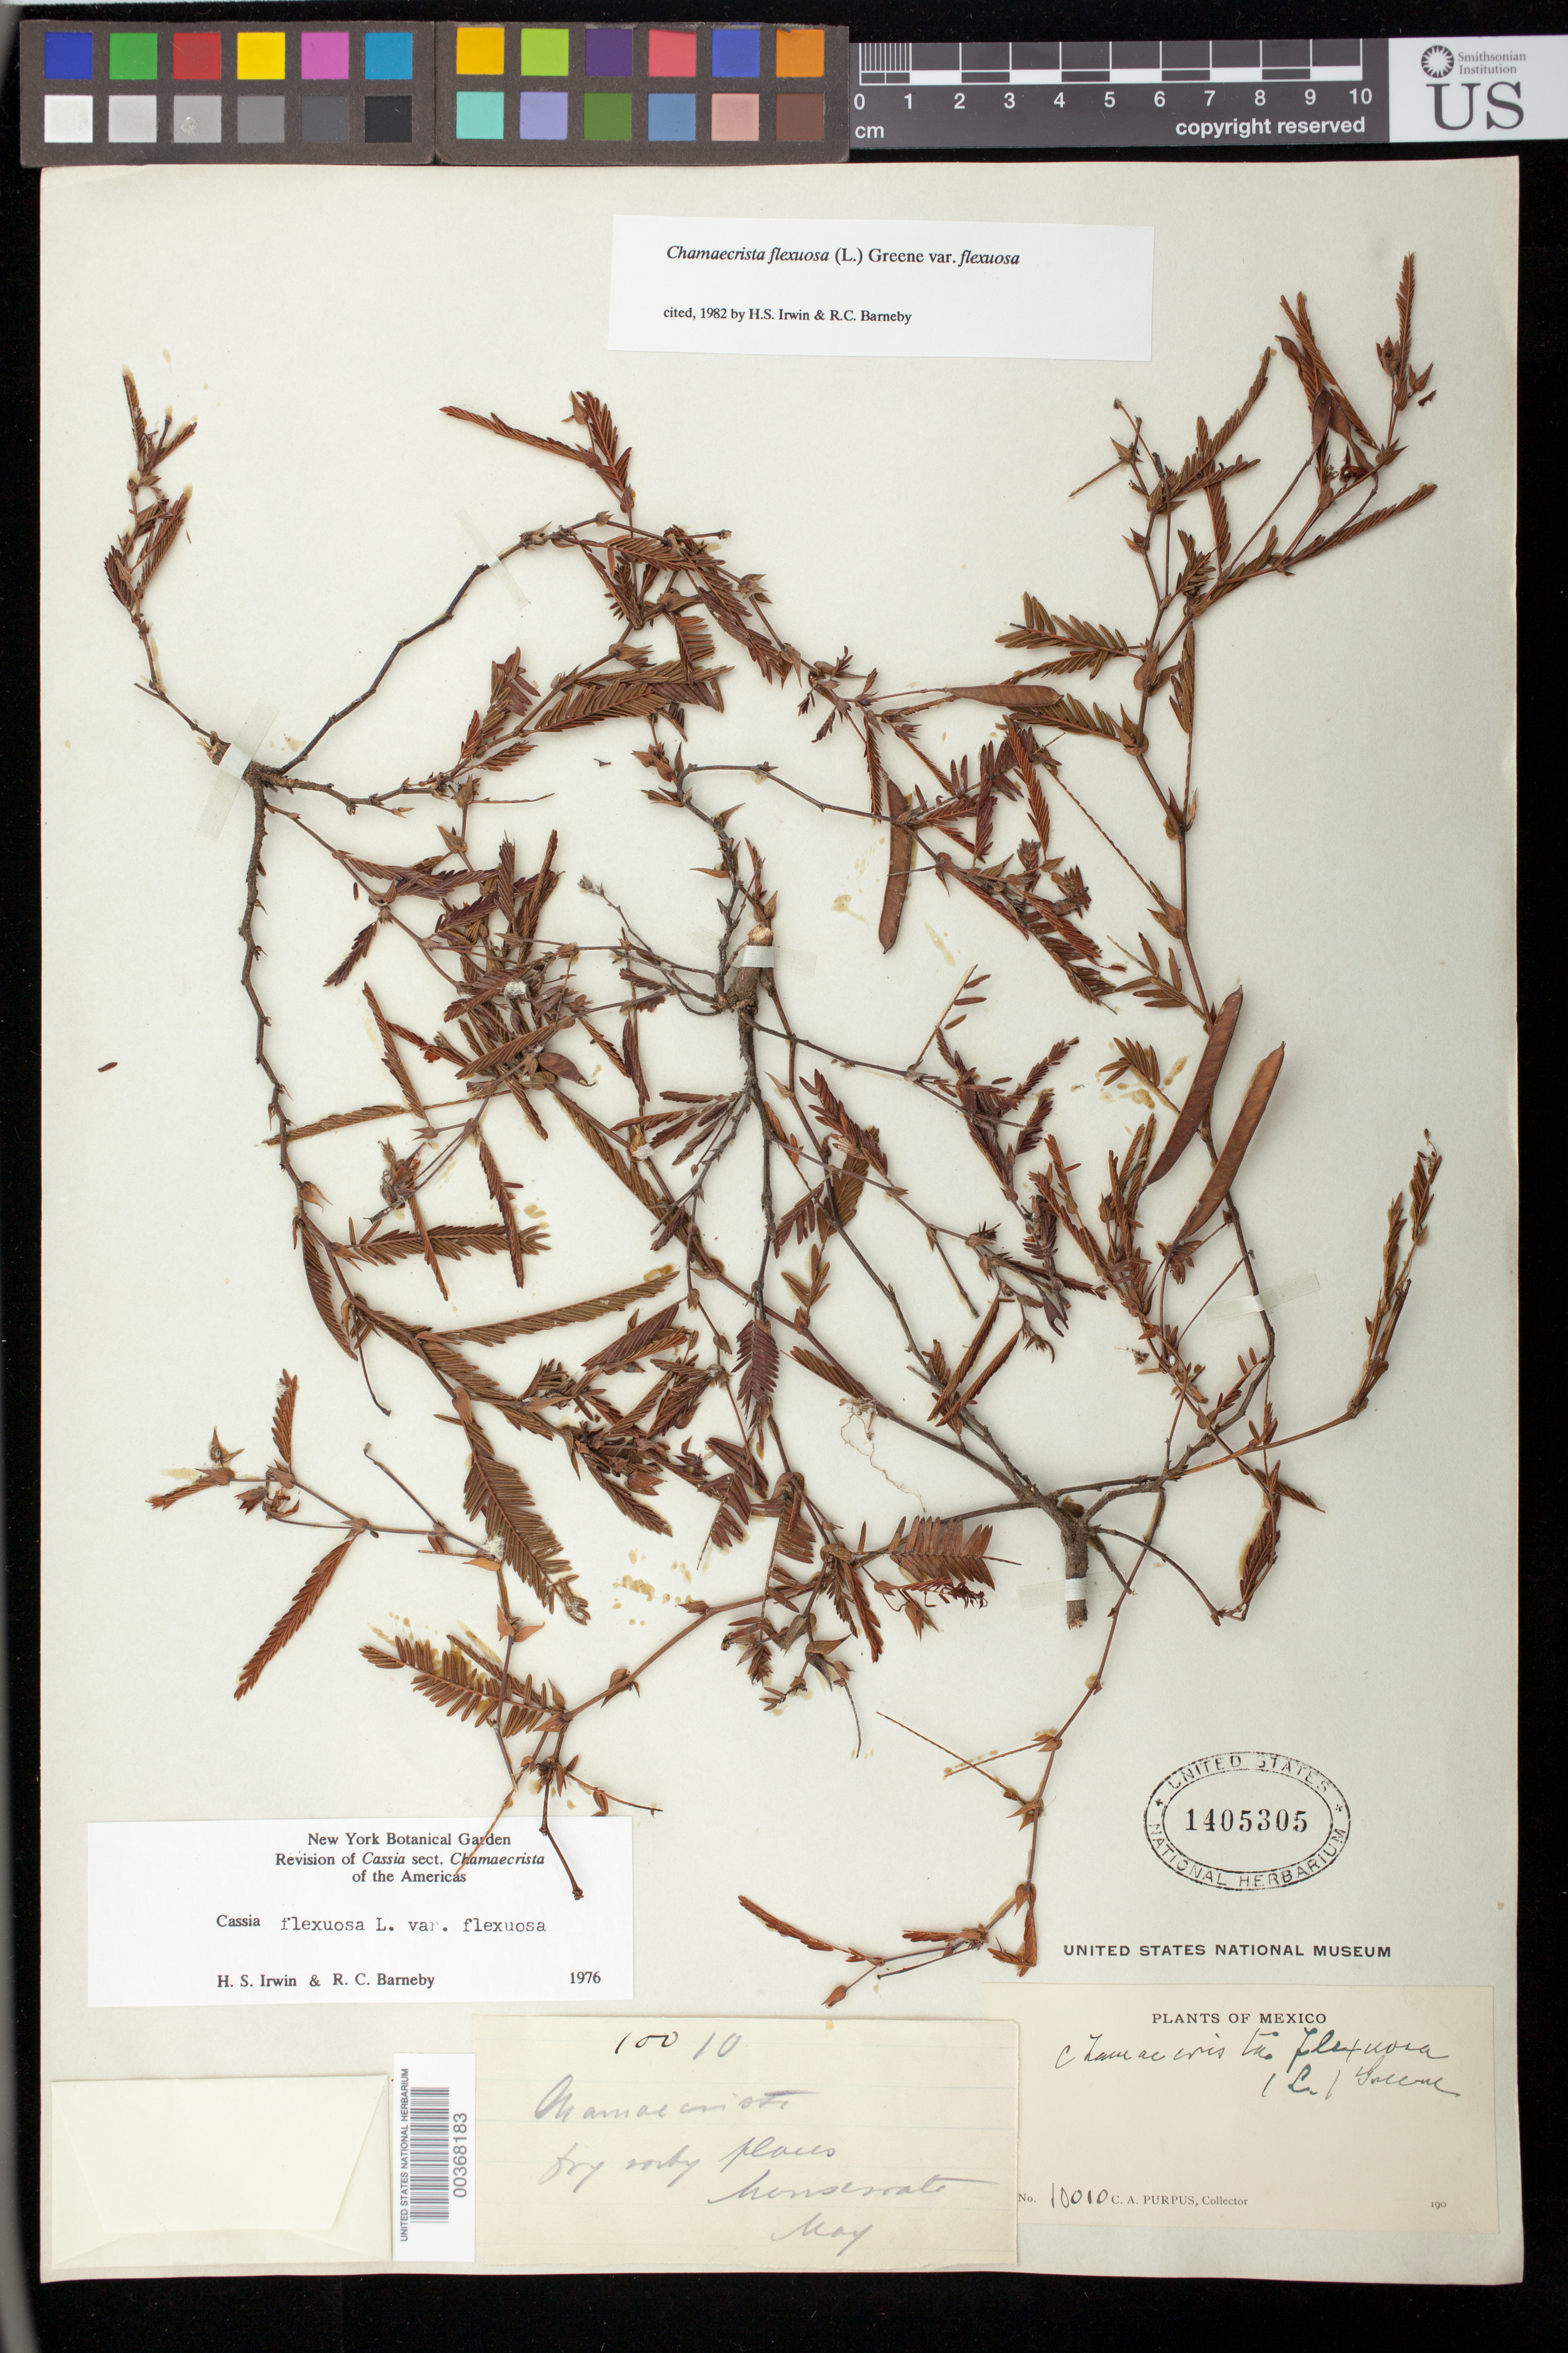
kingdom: Plantae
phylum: Tracheophyta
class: Magnoliopsida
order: Fabales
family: Fabaceae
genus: Chamaecrista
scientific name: Chamaecrista flexuosa var. flexuosa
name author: (L.) Greene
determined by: Irwin, Howard S.; Barneby, R. C.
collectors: C. A. Purpus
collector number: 10010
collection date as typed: May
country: Mexico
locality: Monserrate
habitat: Dry rocky places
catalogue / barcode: US 1405305